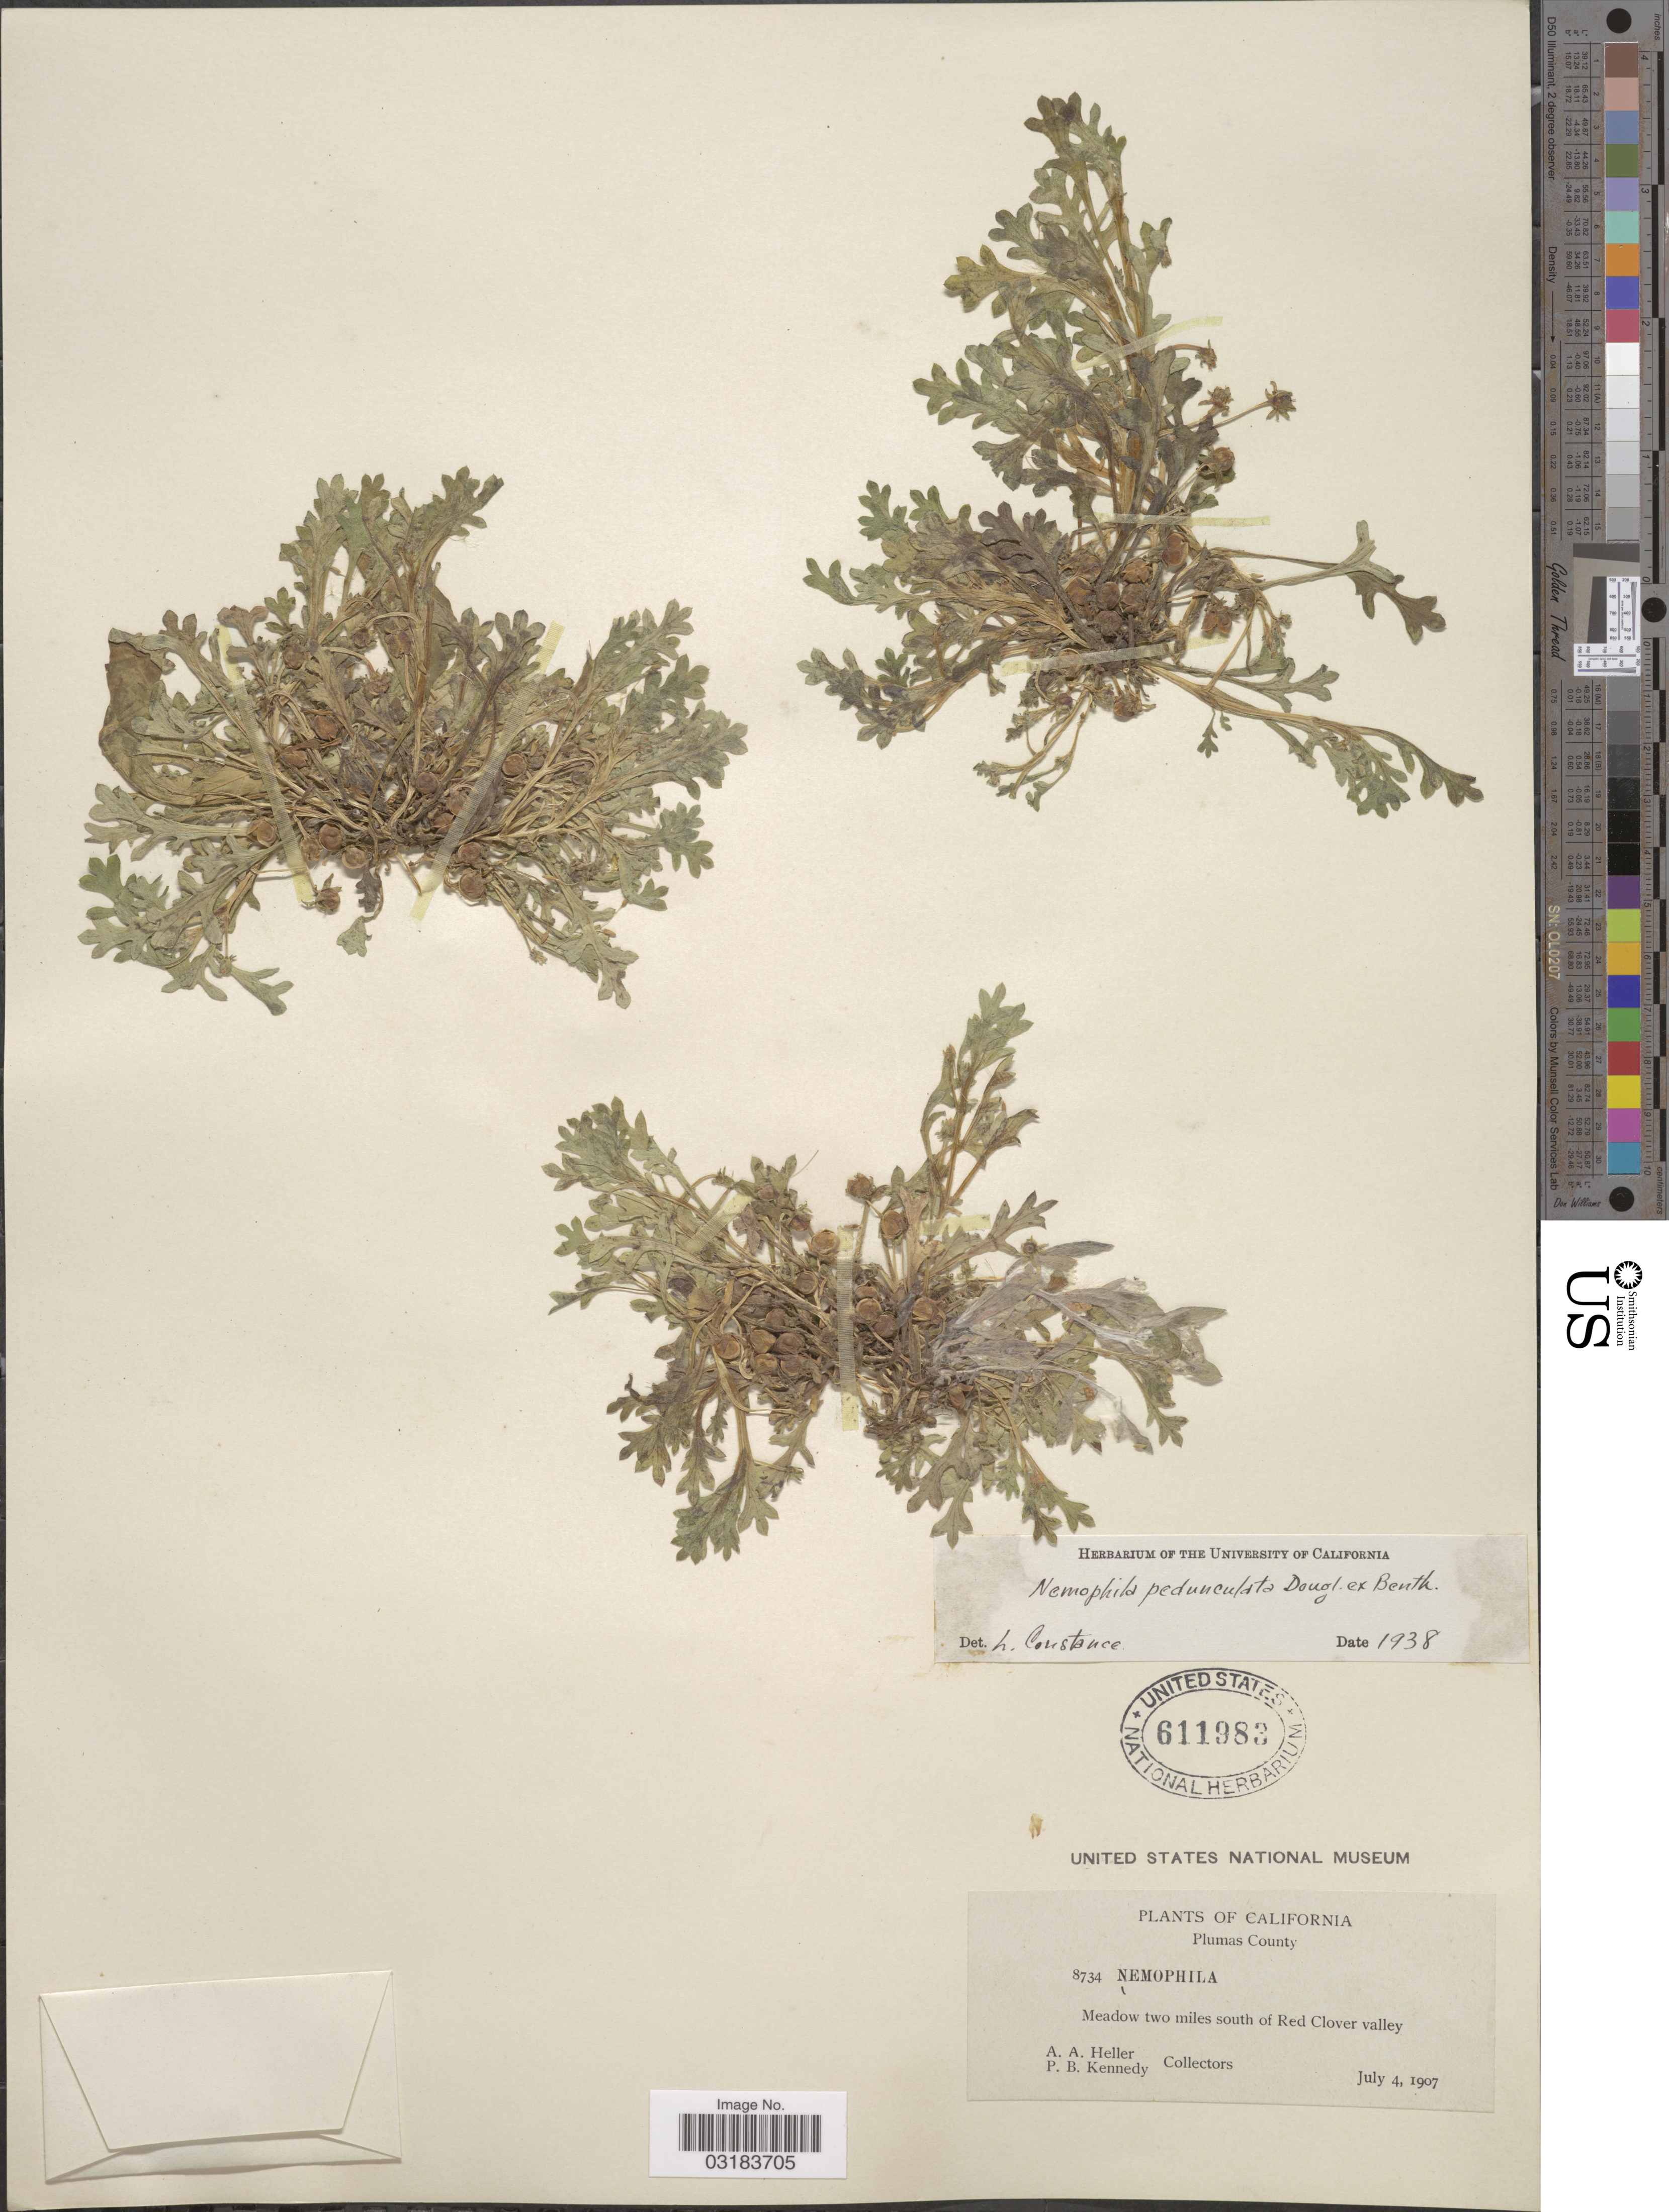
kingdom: Plantae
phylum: Tracheophyta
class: Magnoliopsida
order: Boraginales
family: Hydrophyllaceae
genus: Nemophila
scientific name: Nemophila pedunculata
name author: Douglas ex Benth.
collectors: A. A. Heller & P. B. Kennedy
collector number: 8734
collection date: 1907-07-04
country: United States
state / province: California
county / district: Plumas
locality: Plumas County. Meadow two miles south of Red Clover valley.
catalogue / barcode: US 611983